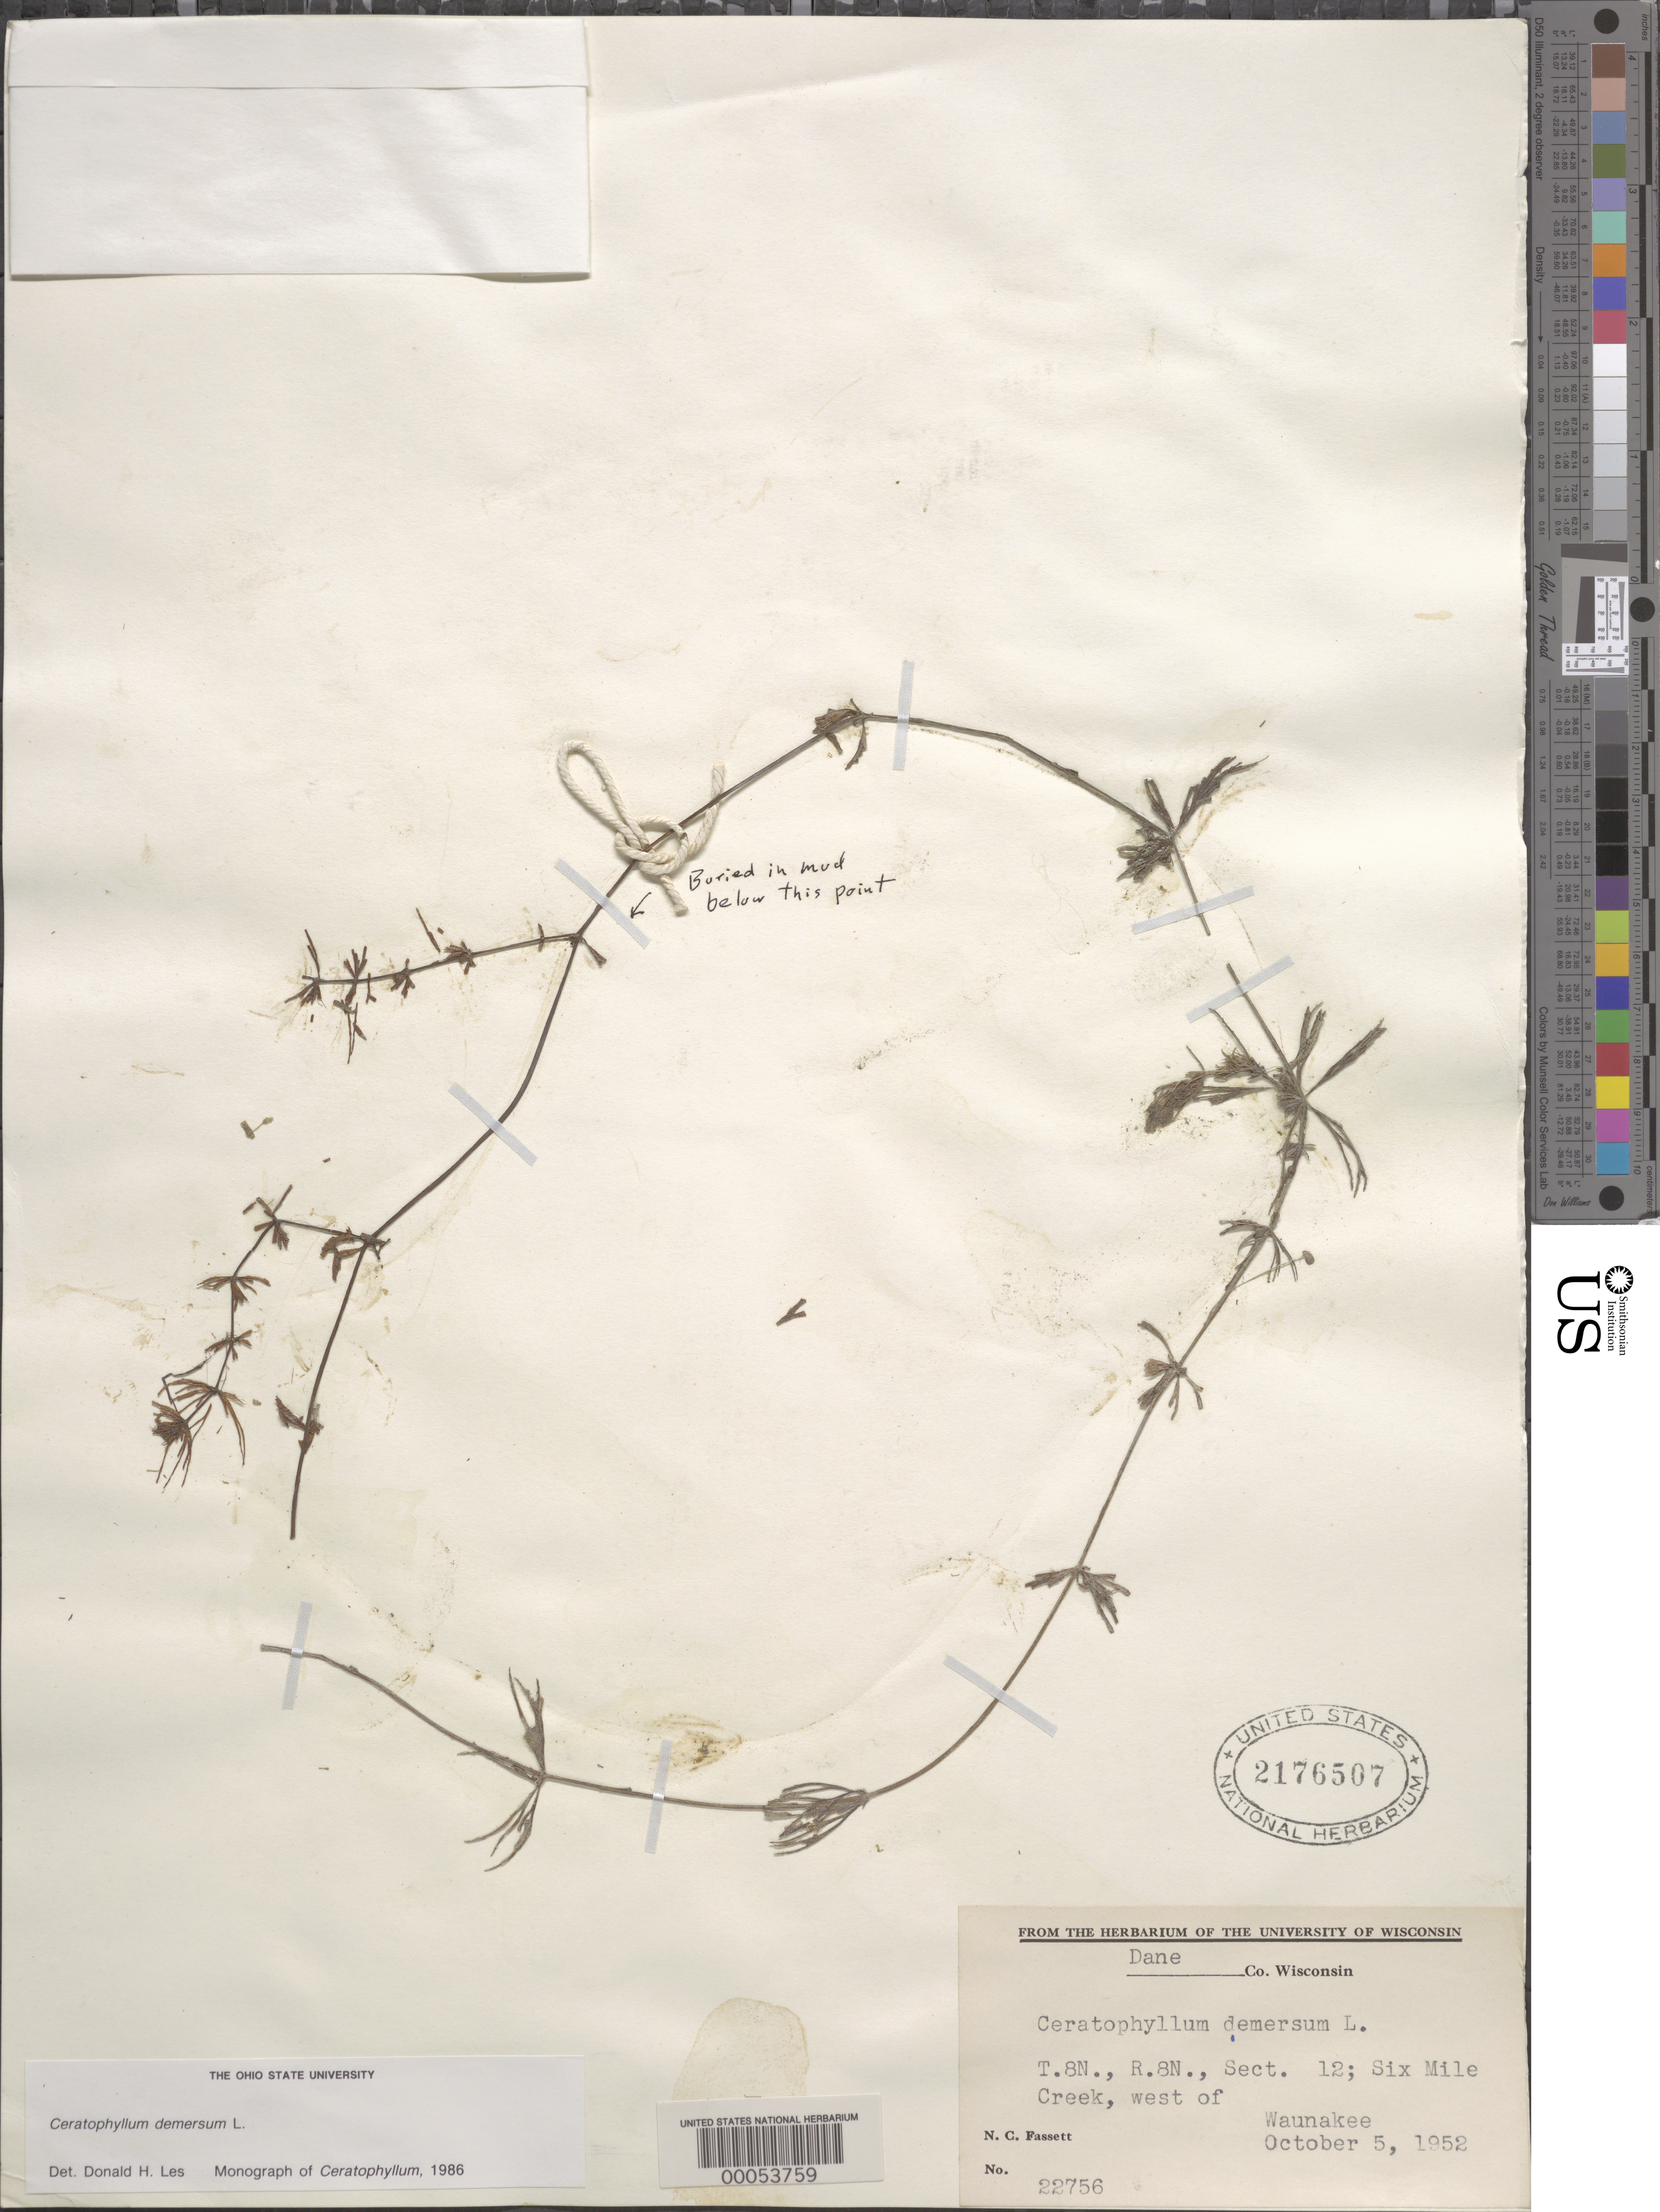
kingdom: Plantae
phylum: Tracheophyta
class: Magnoliopsida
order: Ceratophyllales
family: Ceratophyllaceae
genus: Ceratophyllum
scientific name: Ceratophyllum demersum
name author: L.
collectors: N. C. Fassett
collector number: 22756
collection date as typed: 05 Oct 1952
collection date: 1952-10-05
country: United States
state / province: Wisconsin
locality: Six mile creek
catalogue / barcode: US 2176507